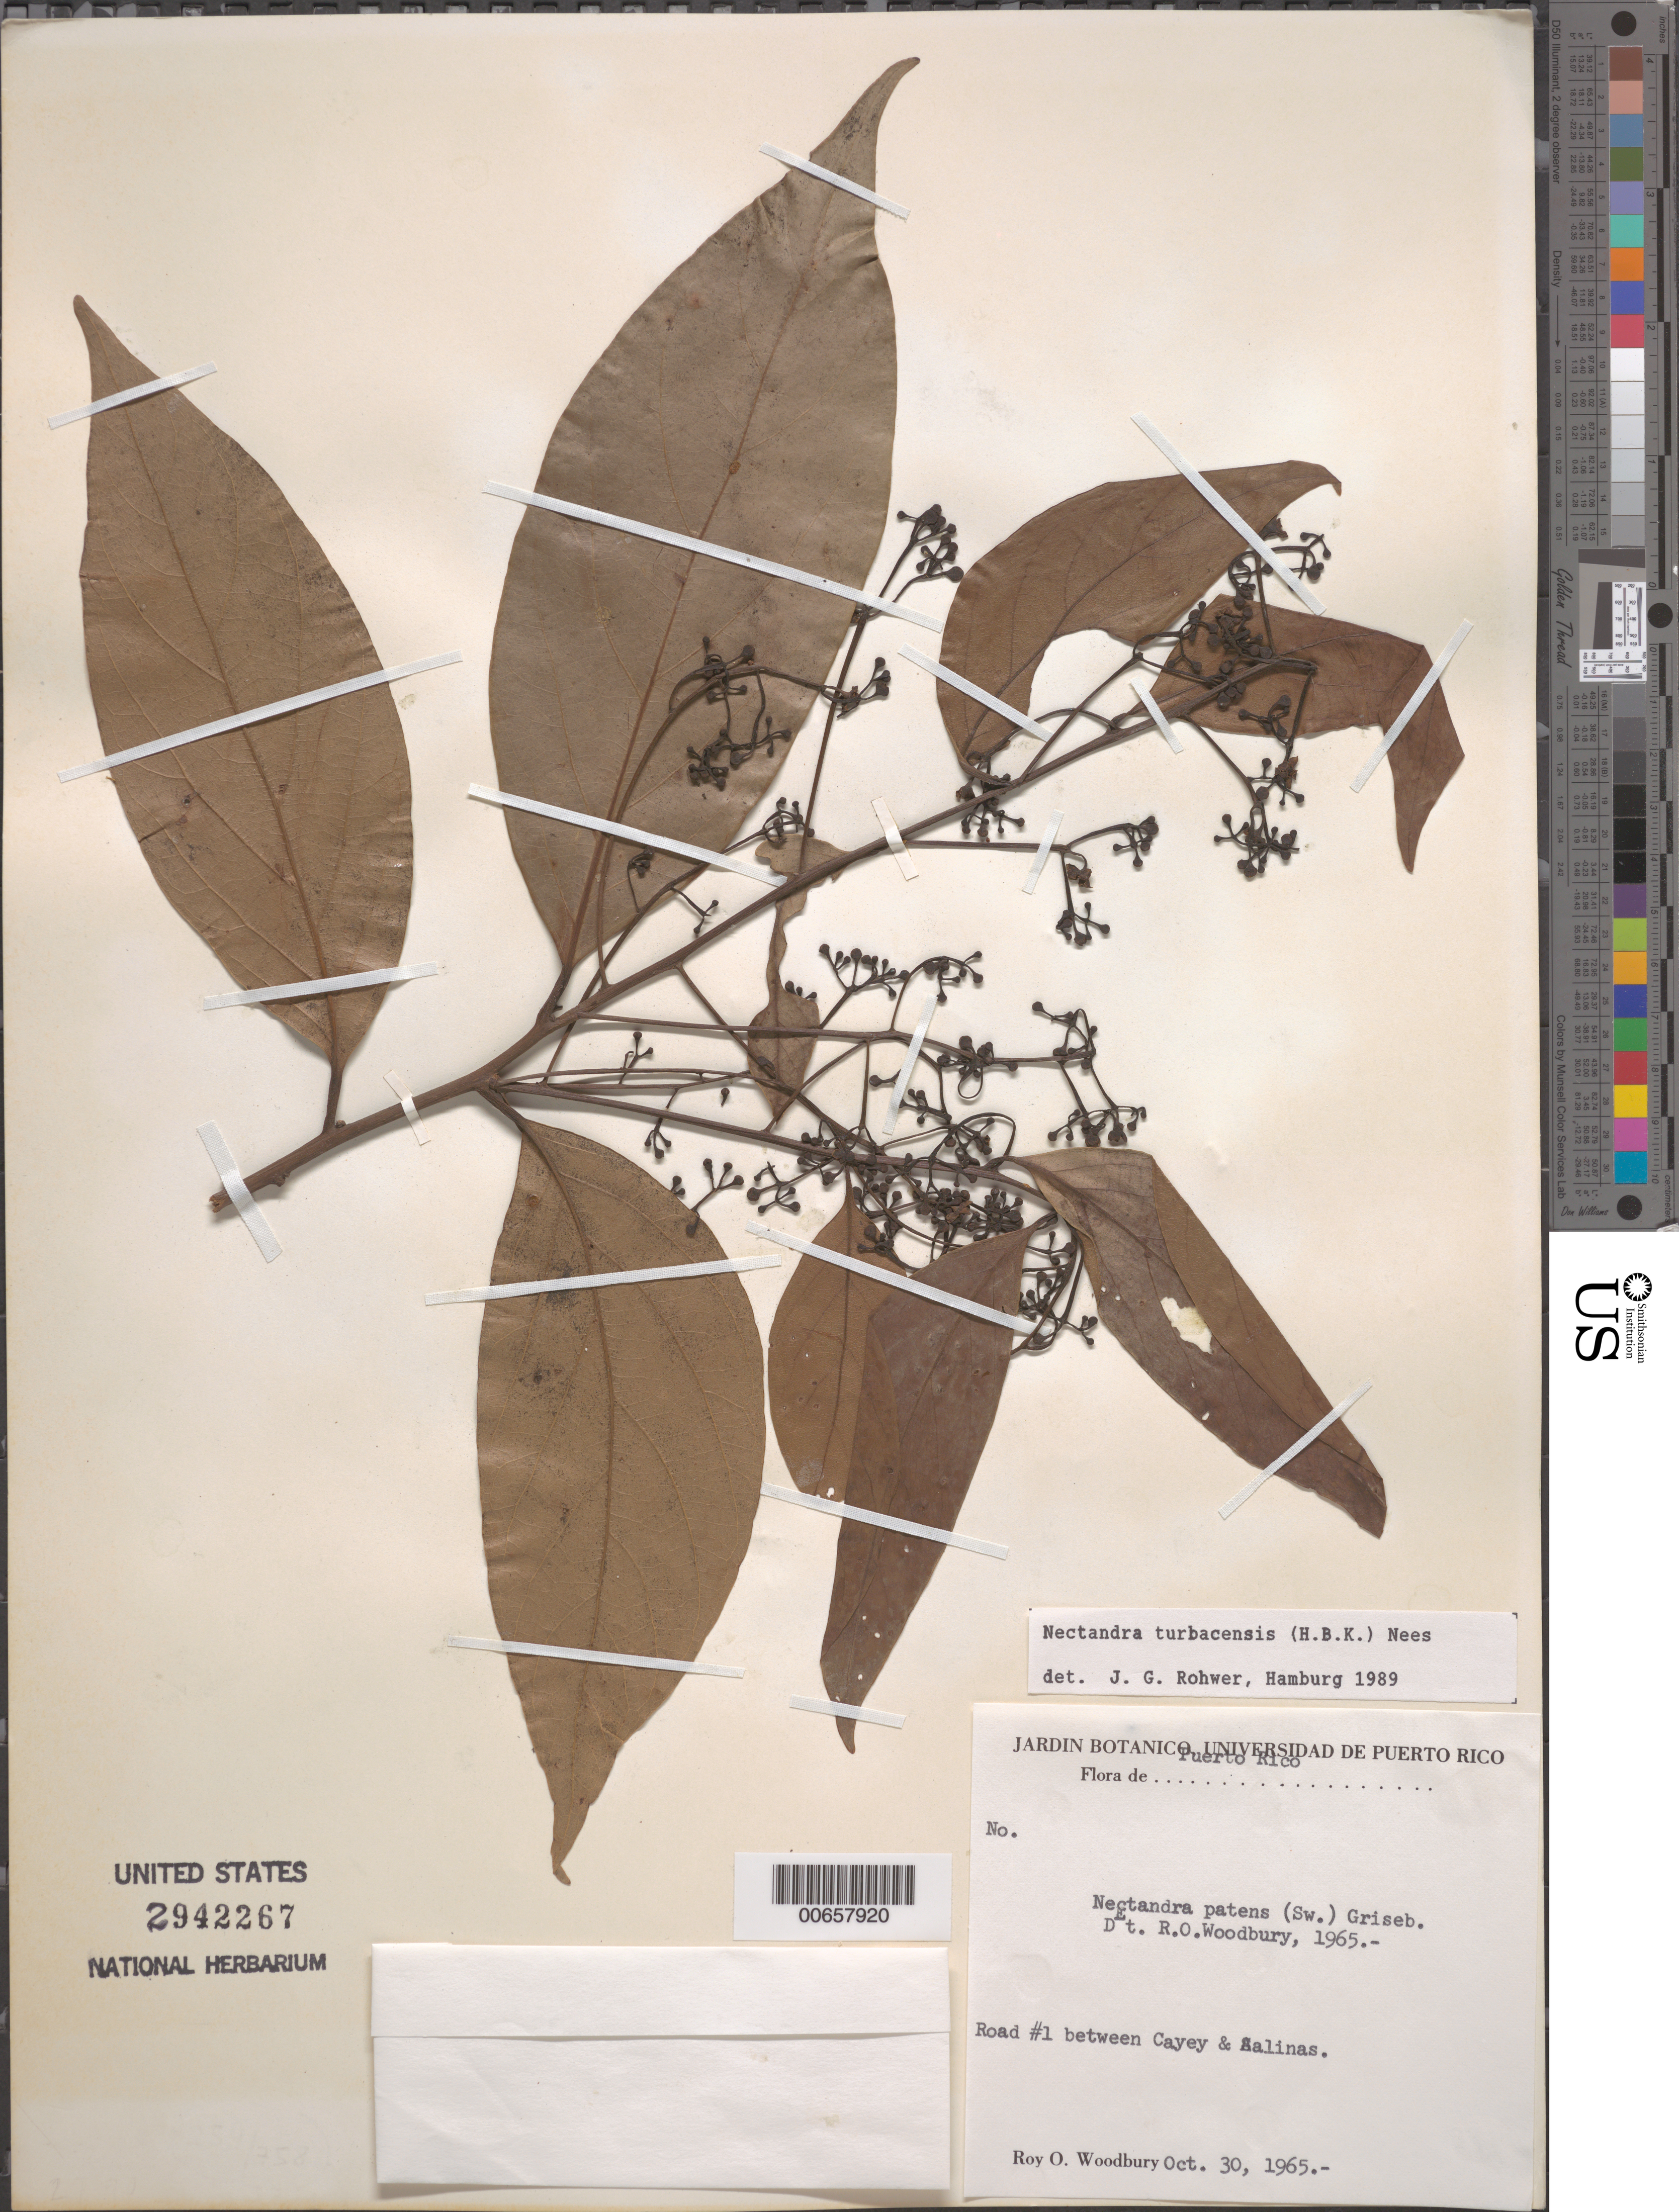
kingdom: Plantae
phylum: Tracheophyta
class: Magnoliopsida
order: Laurales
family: Lauraceae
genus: Nectandra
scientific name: Nectandra turbacensis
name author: (Kunth) Nees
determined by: Rohwer, J. G.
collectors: R. O. Woodbury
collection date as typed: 30 Oct 1965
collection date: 1965-10-30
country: Puerto Rico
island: Greater Antilles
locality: Cayey & Salinas, Rd #1 btw.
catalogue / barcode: US 2942267